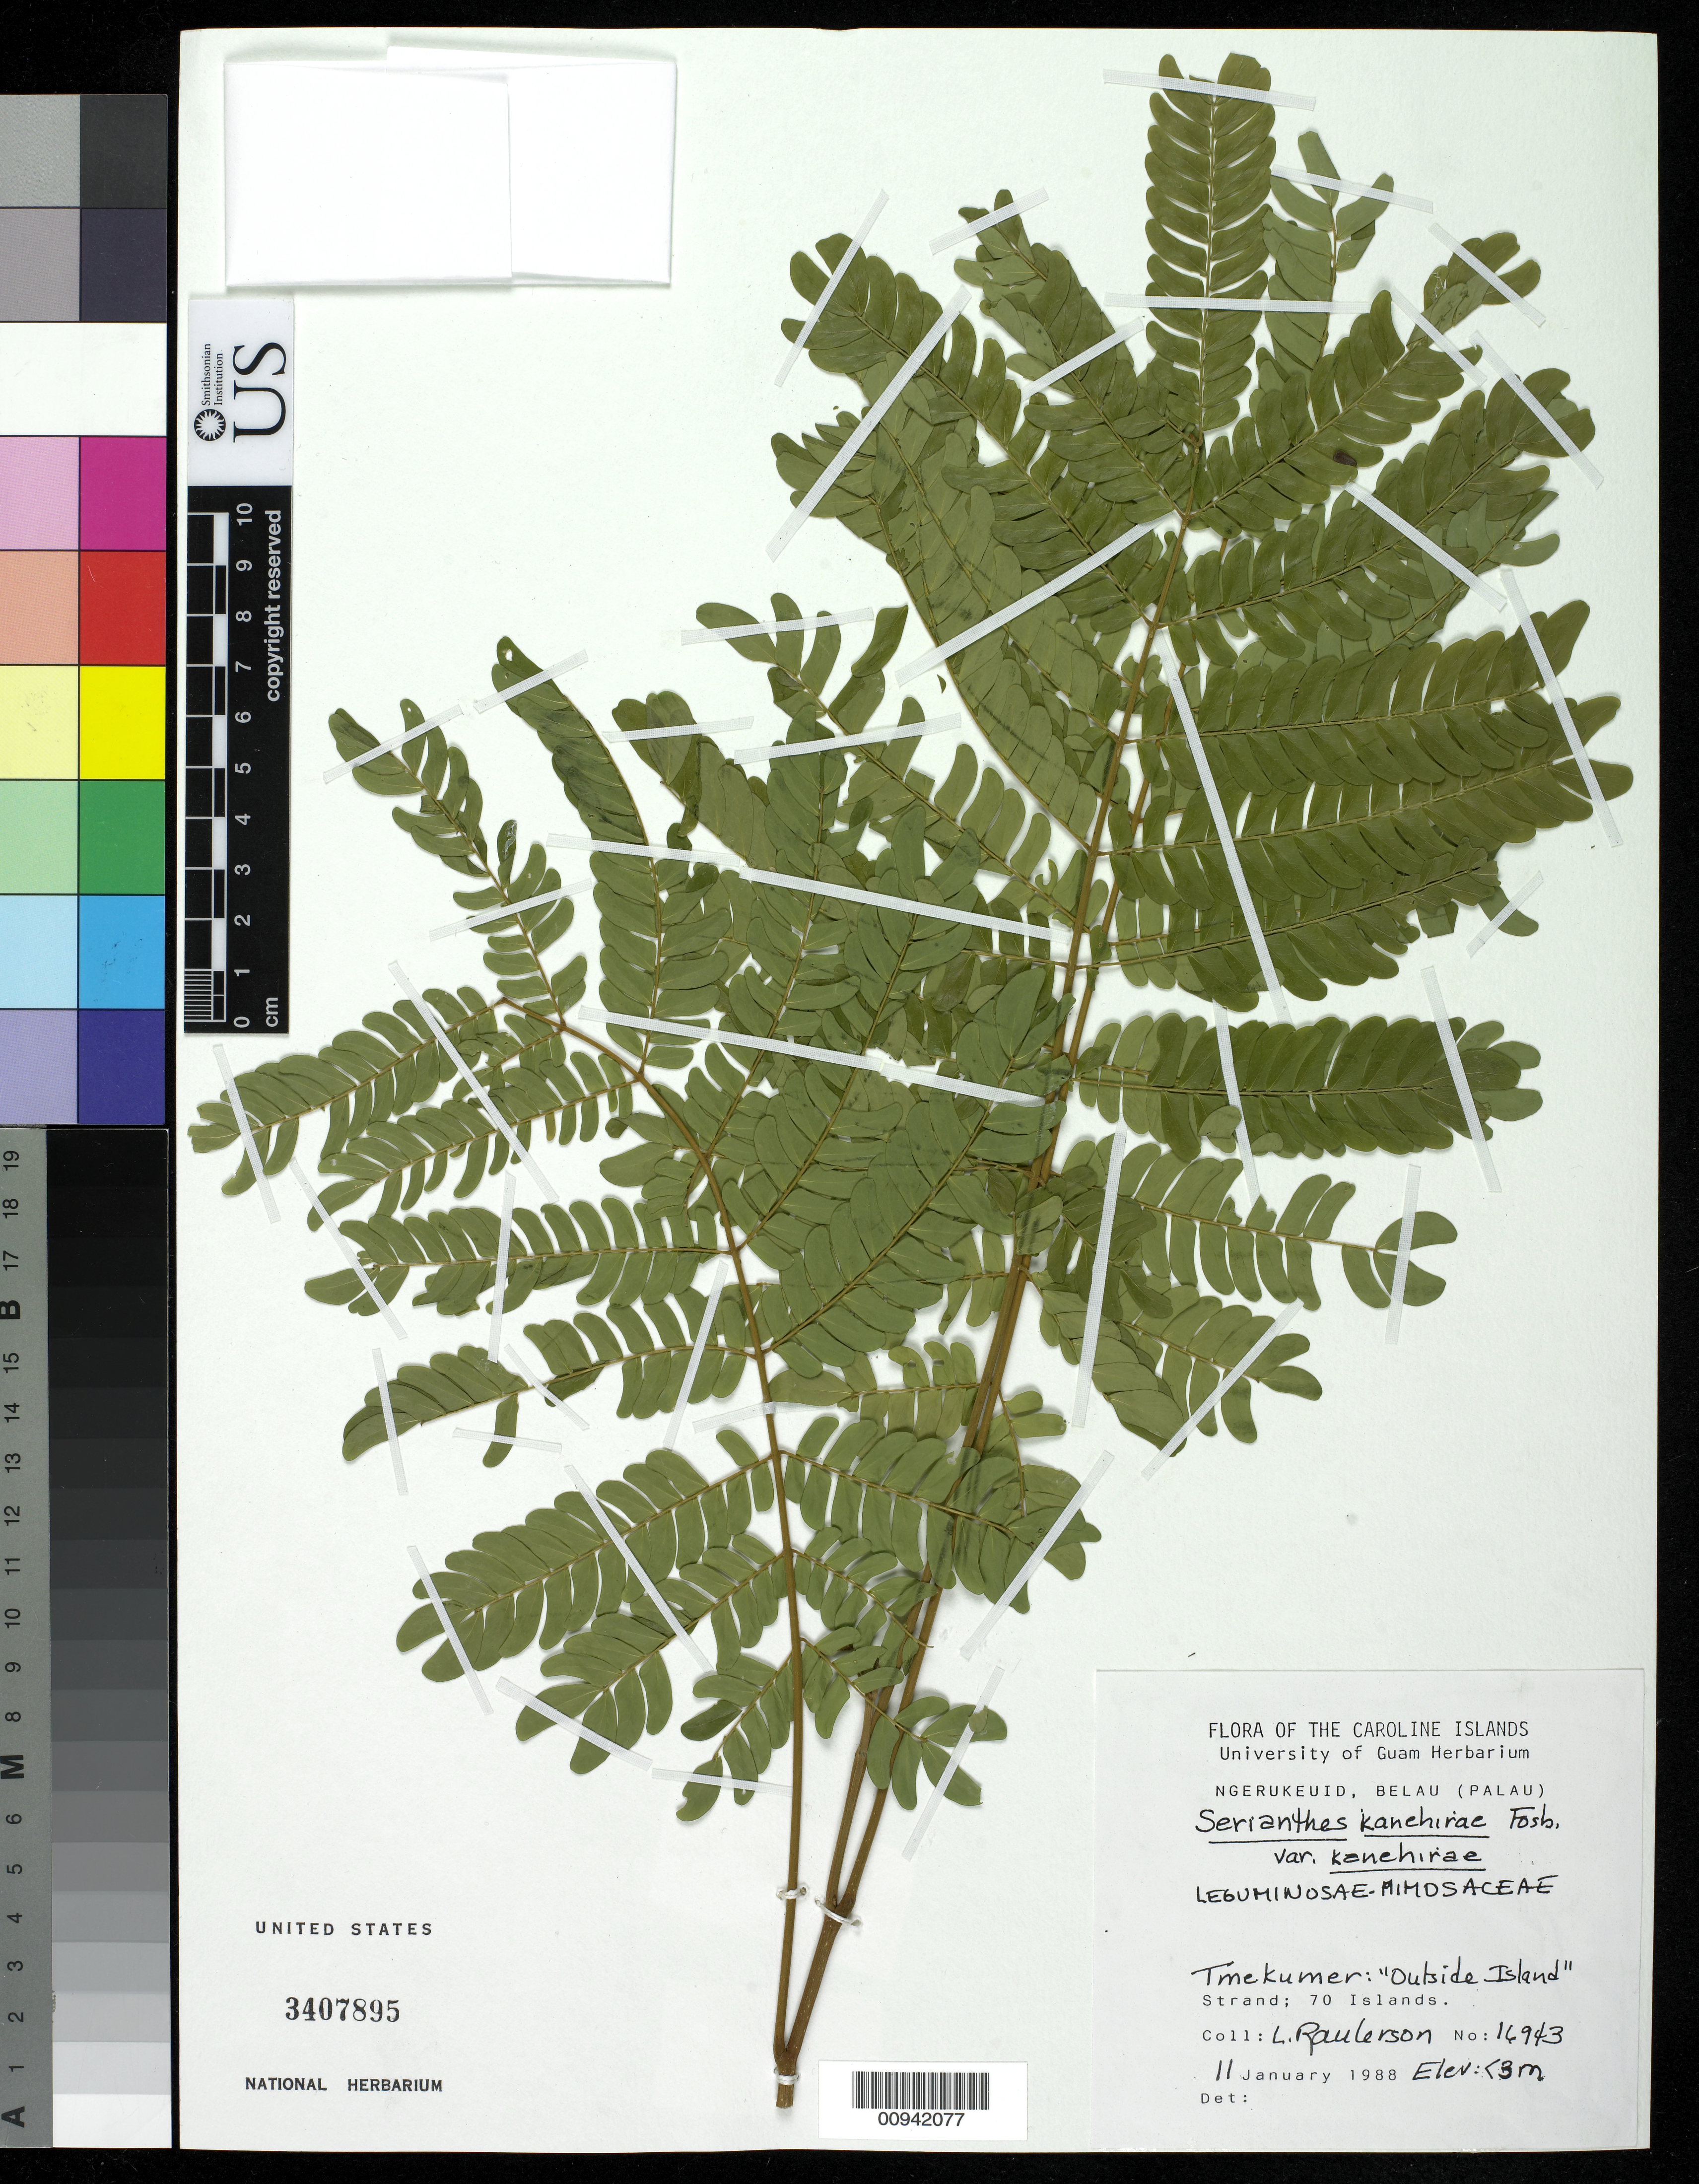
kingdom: Plantae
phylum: Tracheophyta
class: Magnoliopsida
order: Fabales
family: Fabaceae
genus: Serianthes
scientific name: Serianthes kanehirae var. kanehirae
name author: Fosberg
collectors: L. Raulerson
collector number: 16943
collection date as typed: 11 Jan 1988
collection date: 1988-01-11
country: Palau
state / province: Koror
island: Ngerukeuid [Orukuizu]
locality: Tmekumer: "Outside Island"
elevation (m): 3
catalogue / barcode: US 2307895